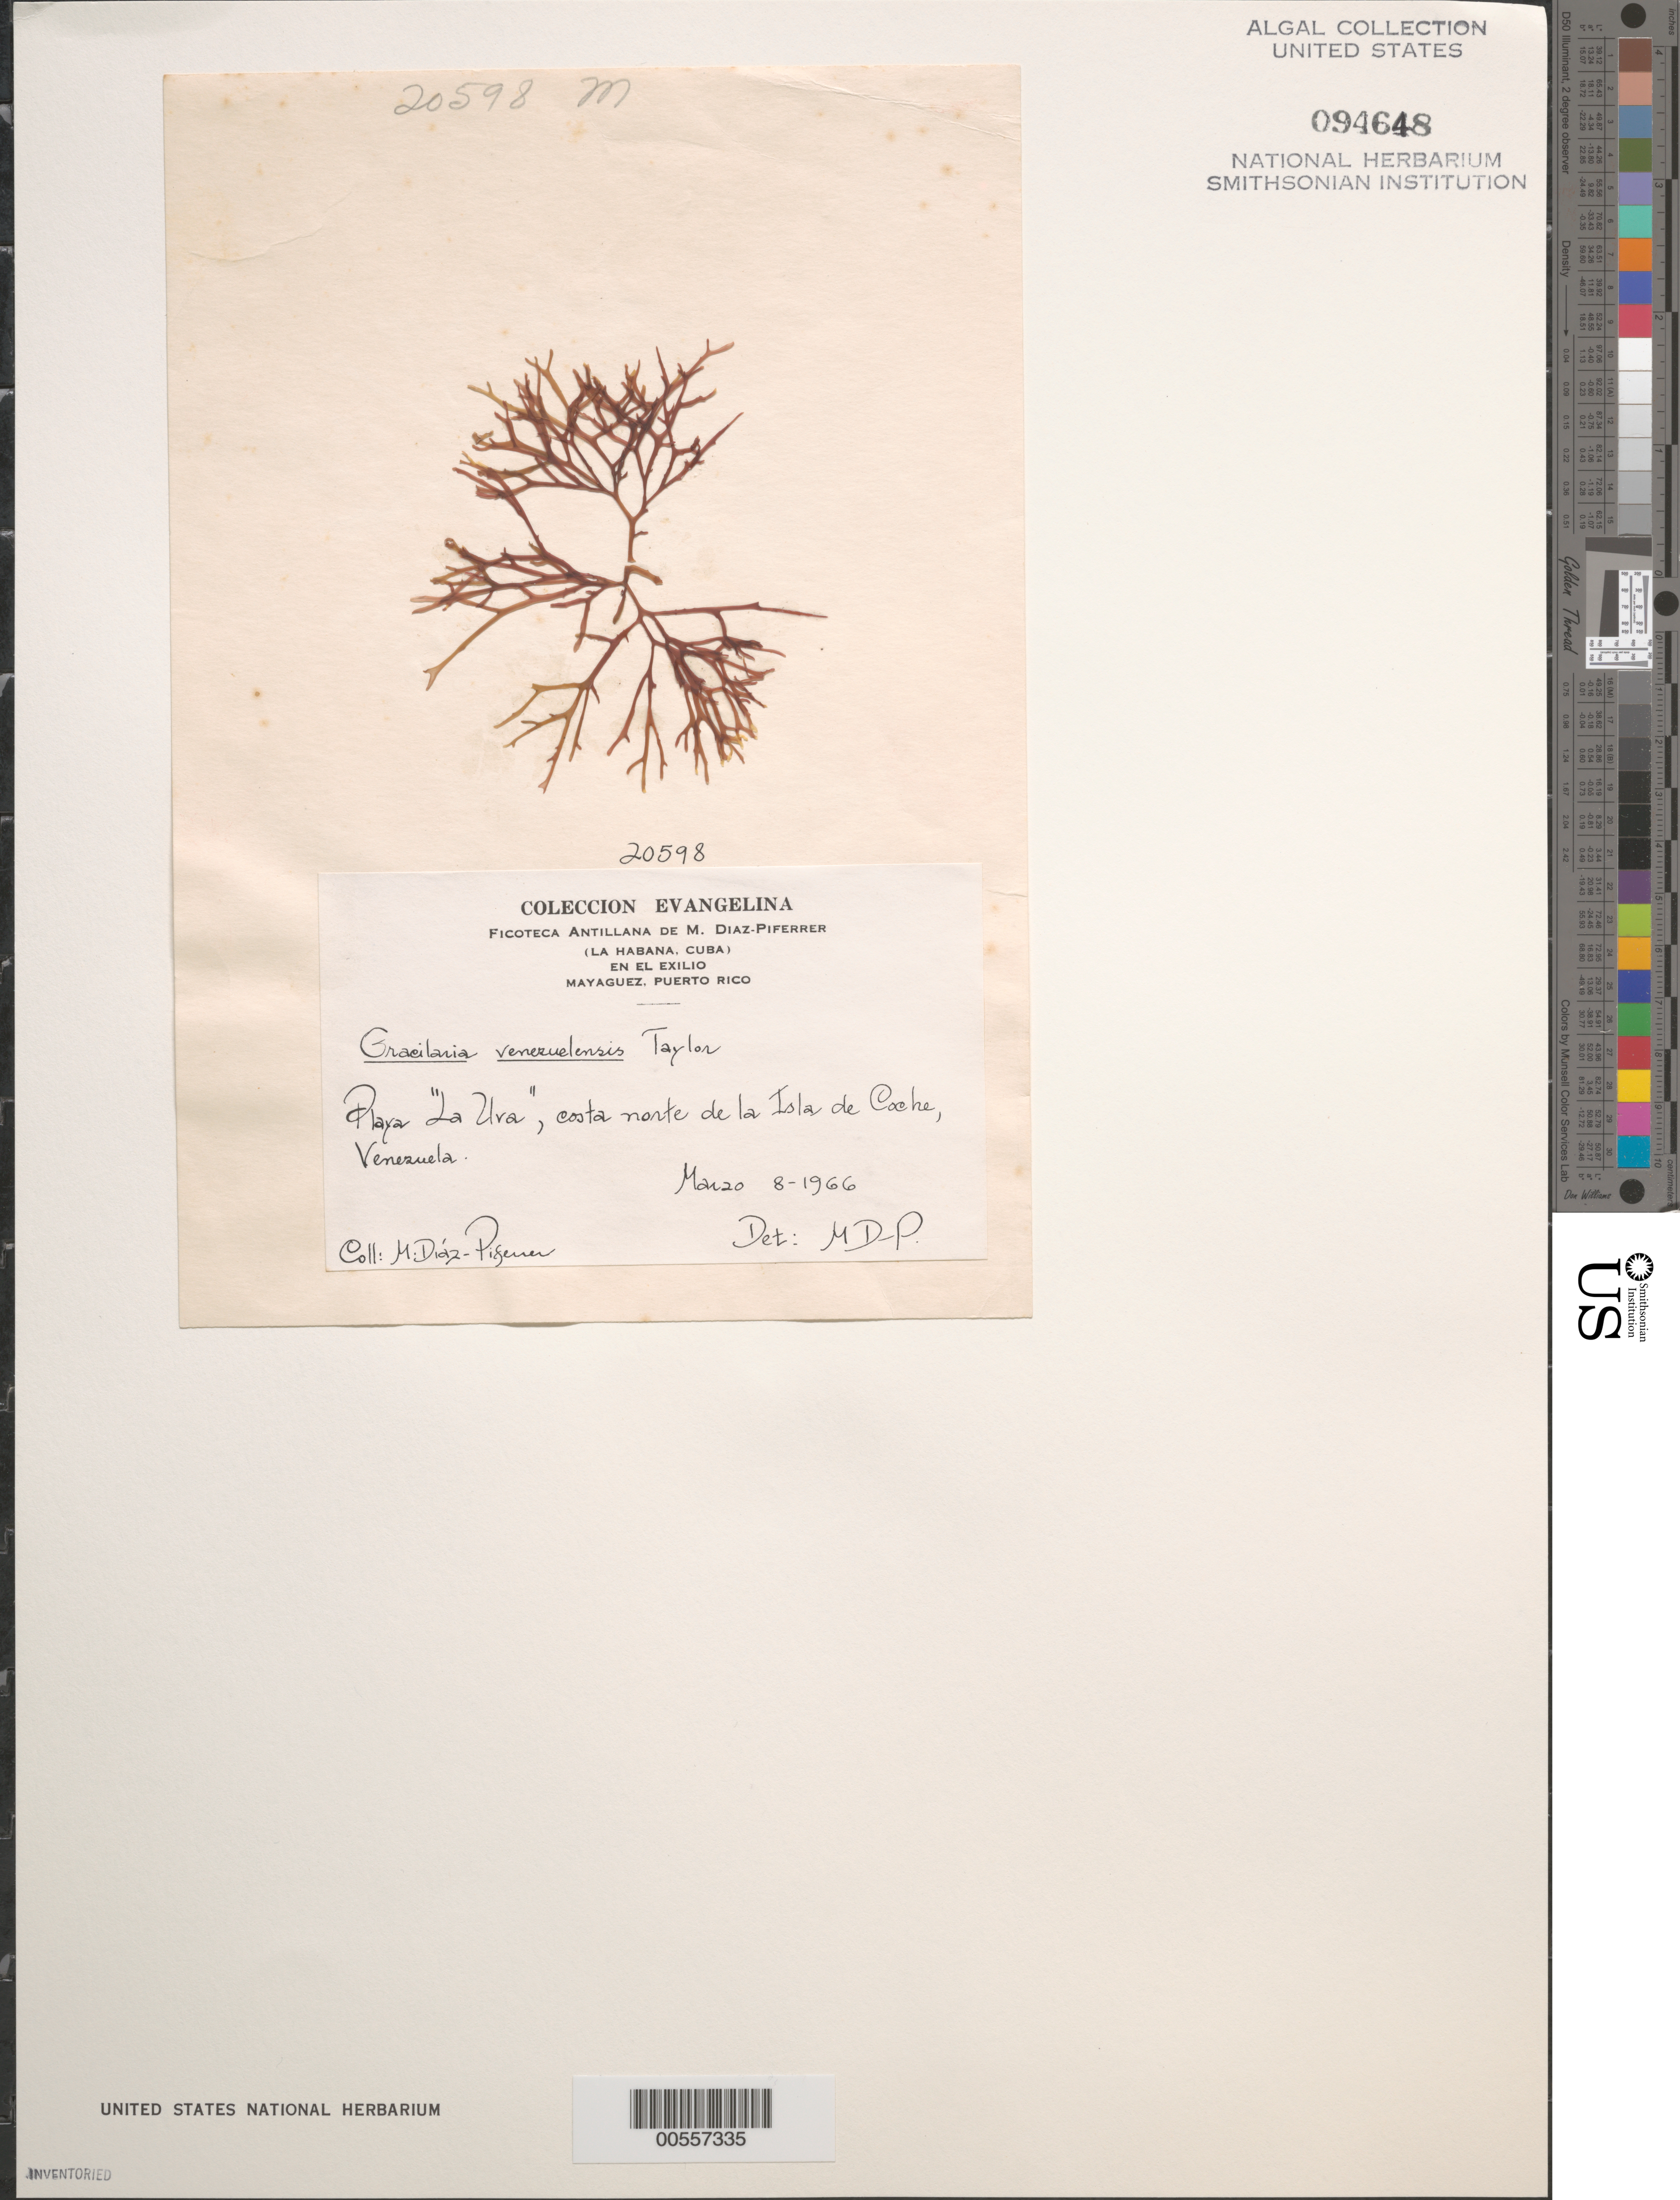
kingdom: Plantae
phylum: Rhodophyta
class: Florideophyceae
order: Gracilariales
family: Gracilariaceae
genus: Gracilaria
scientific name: Gracilaria venezuelensis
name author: W.R. Taylor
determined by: Diaz-Piferrer, M.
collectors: M. Diaz-Piferrer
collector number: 20598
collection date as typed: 08 Mar 1966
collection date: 1966-03-08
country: Venezuela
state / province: Nueva Esparta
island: Coche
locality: Playa La Uva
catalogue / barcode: US 94648